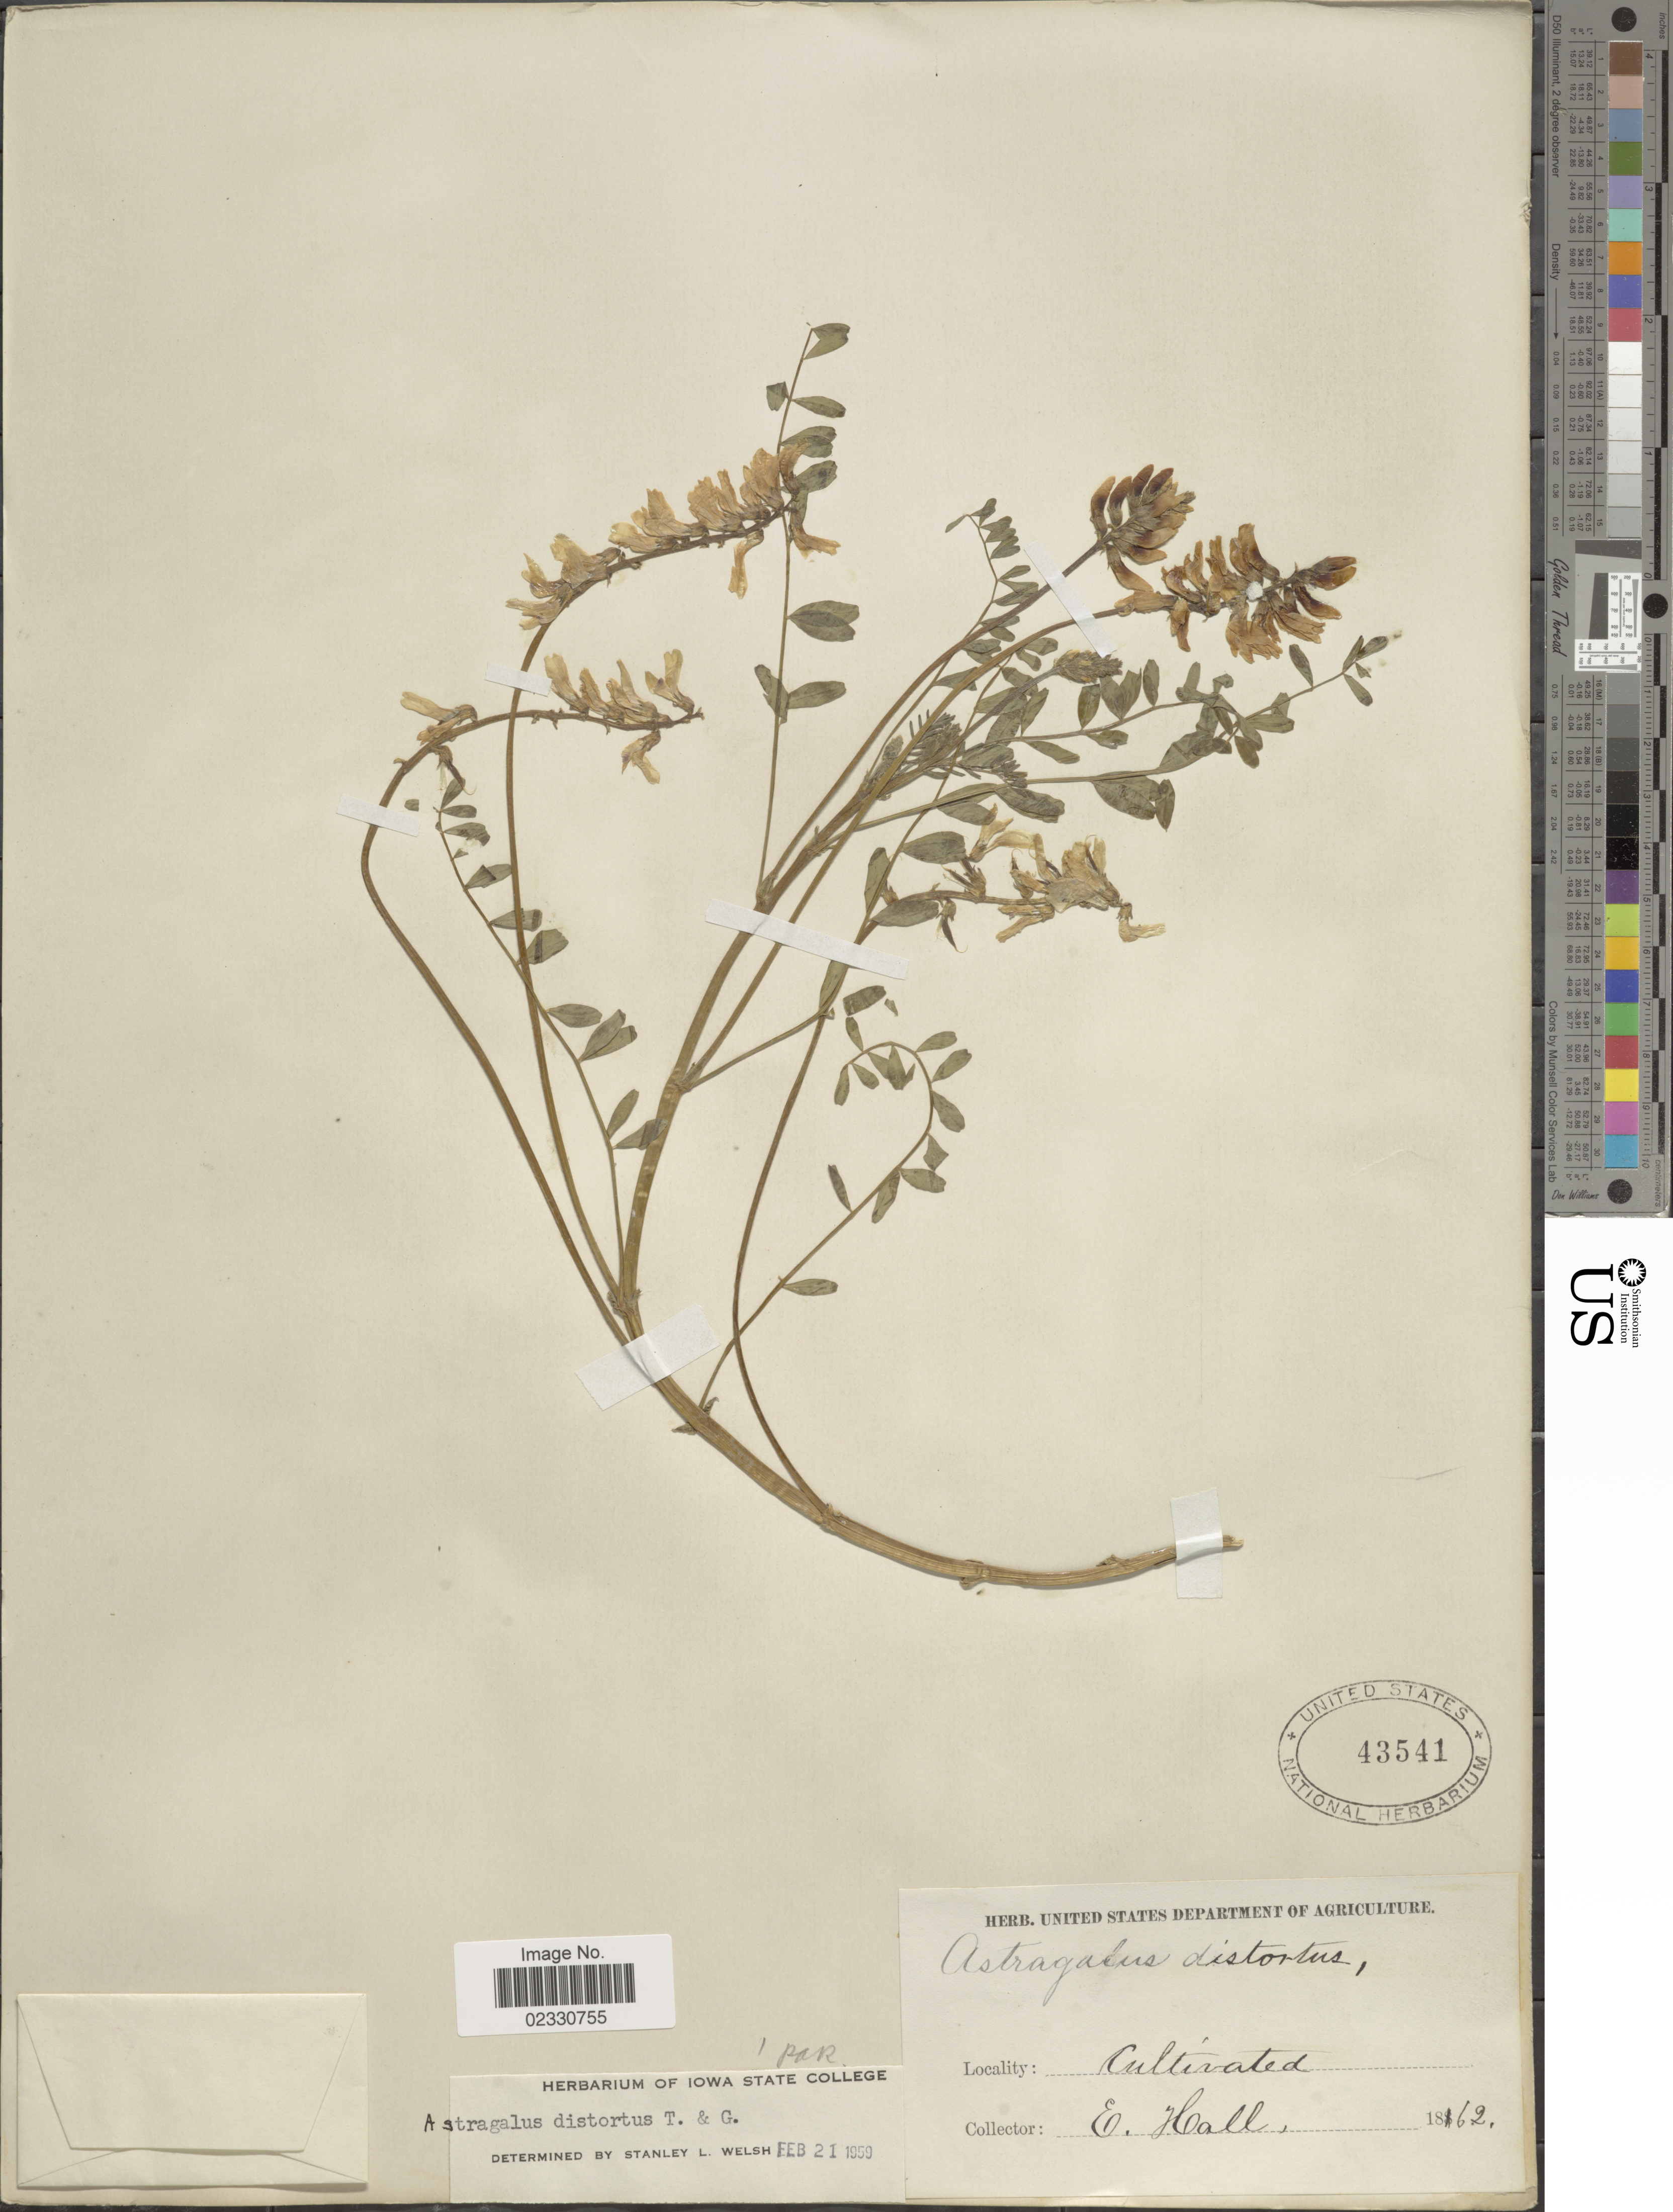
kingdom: Plantae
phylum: Tracheophyta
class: Magnoliopsida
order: Fabales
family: Fabaceae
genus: Astragalus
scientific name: Astragalus distortus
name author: Torr. & A. Gray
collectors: E. Hall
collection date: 1862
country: United States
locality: Cultivated.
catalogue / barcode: US 43541